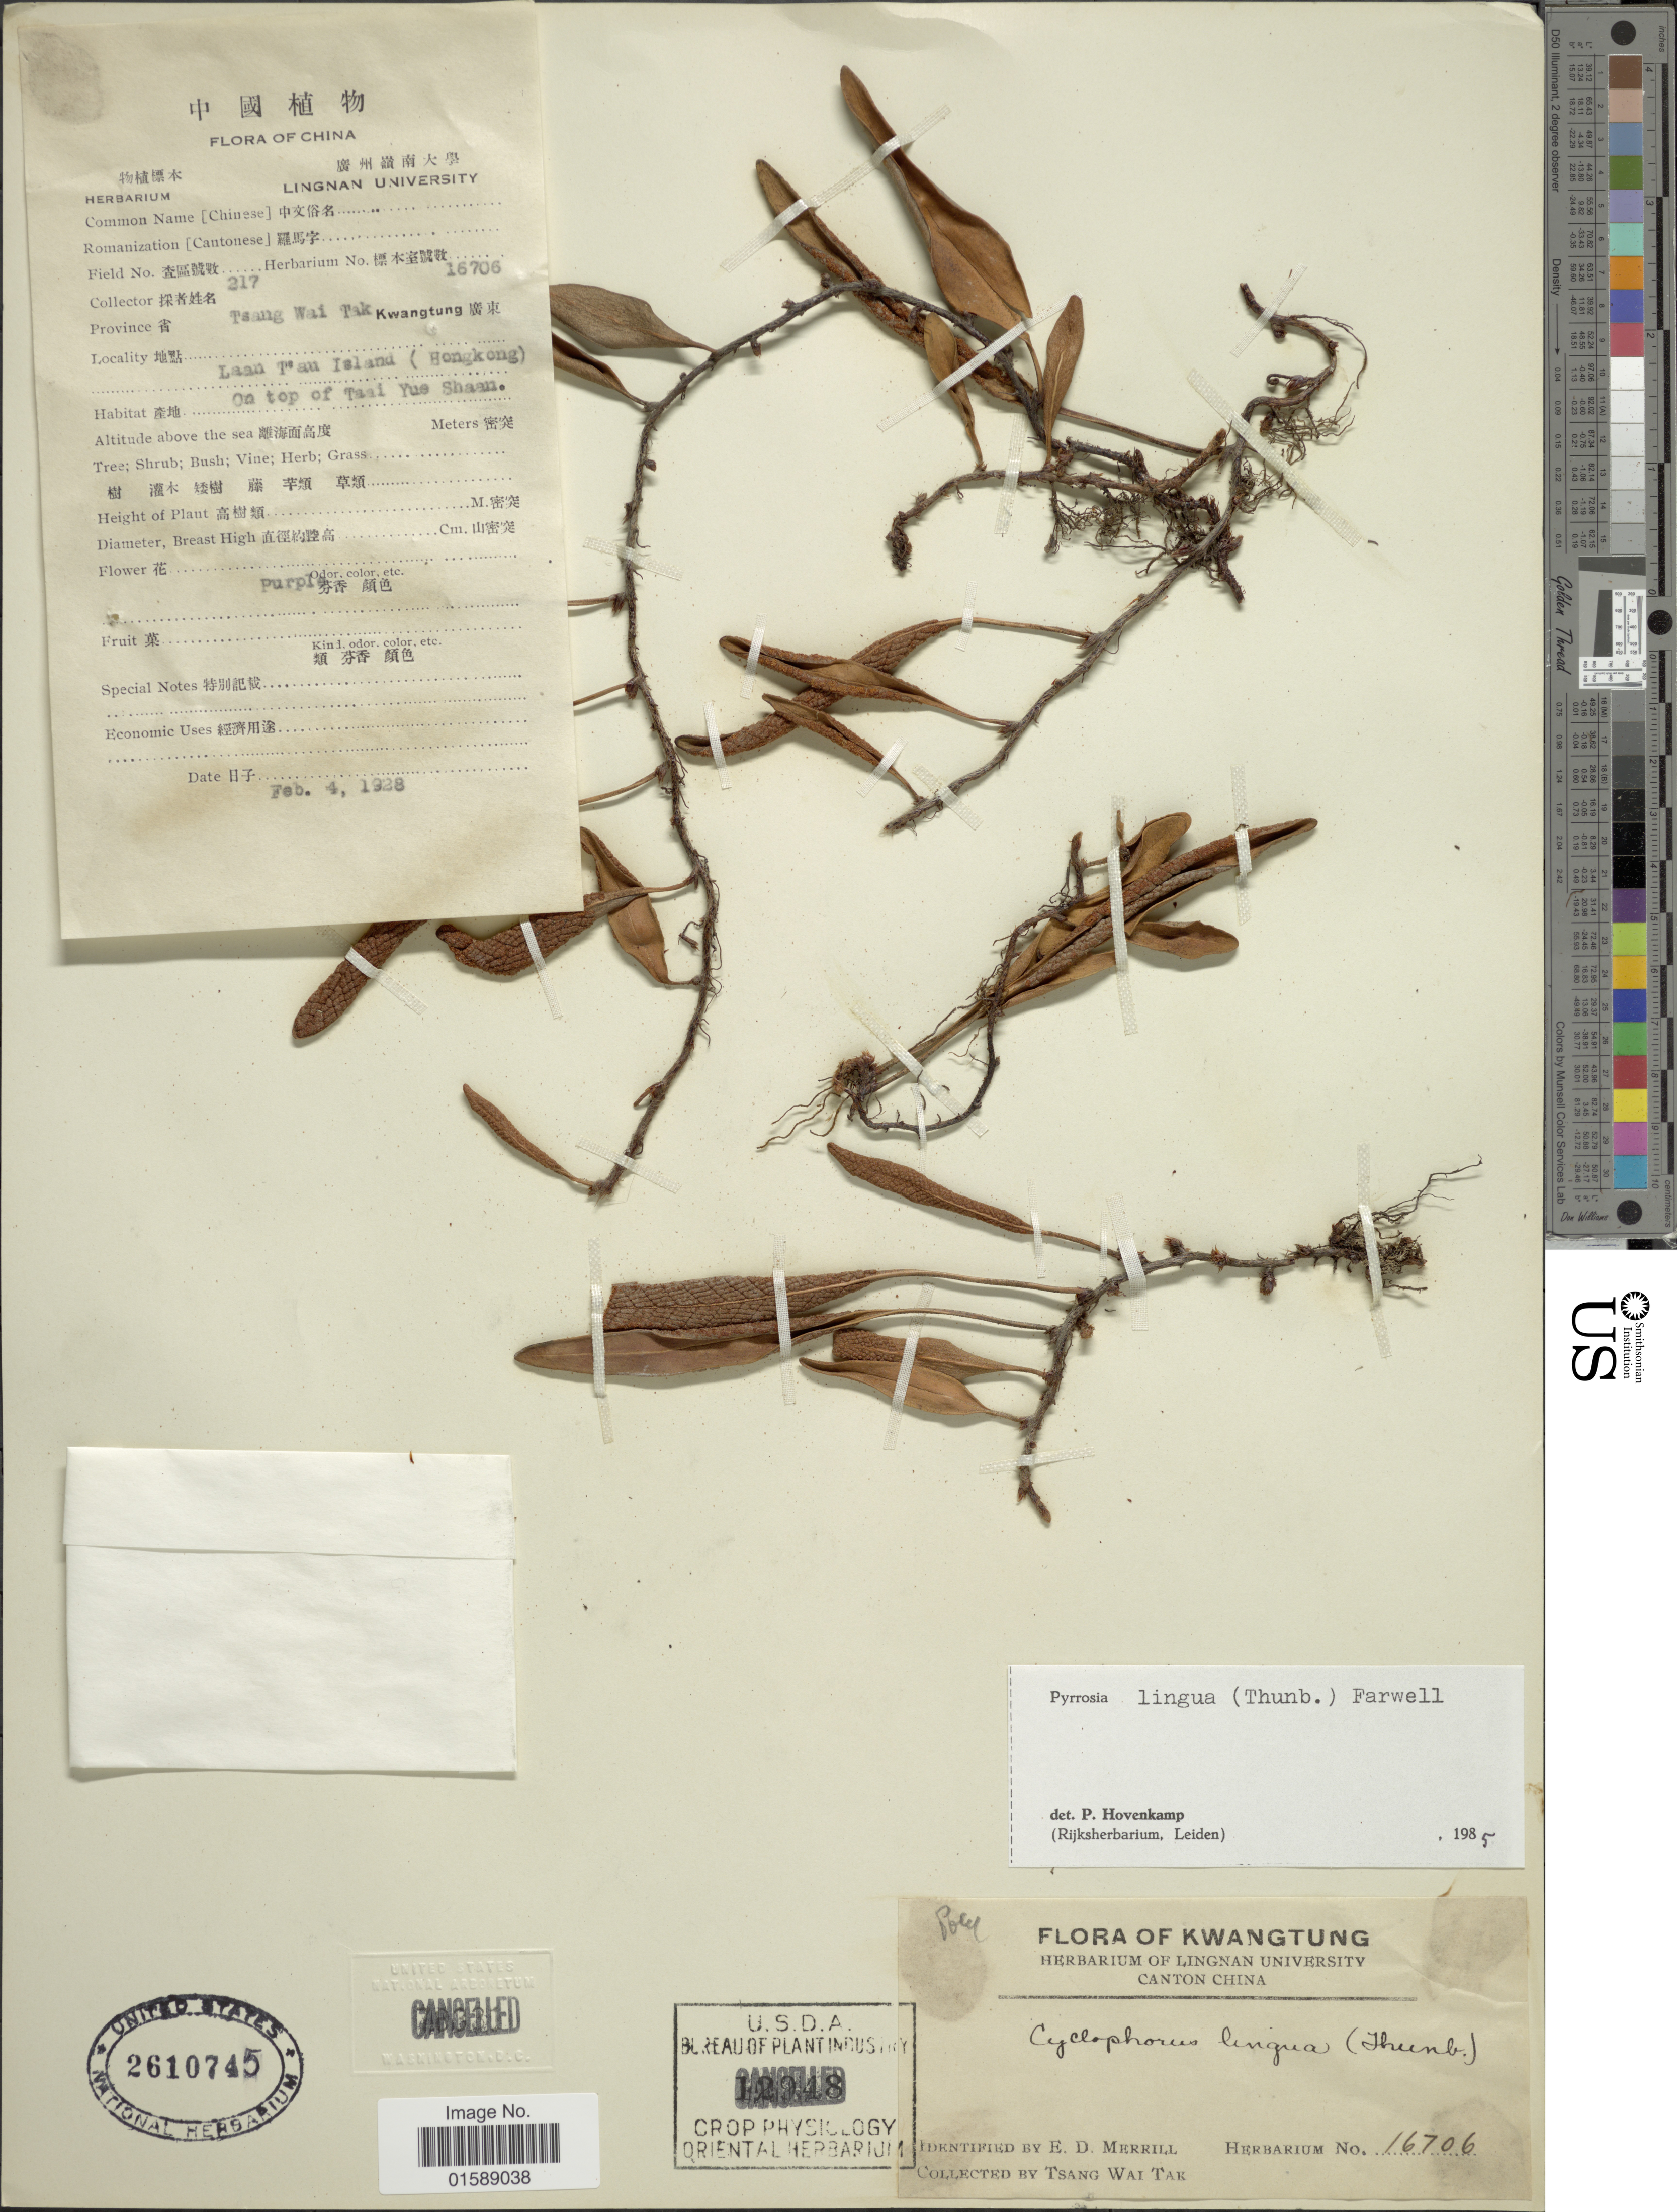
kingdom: Plantae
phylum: Tracheophyta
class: Polypodiopsida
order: Polypodiales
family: Polypodiaceae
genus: Pyrrosia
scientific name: Pyrrosia lingua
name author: (Thurb.) Farw.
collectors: W. T. Tsang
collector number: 217/16706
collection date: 1928-02-04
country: China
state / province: Hong Kong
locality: Laan T' an Island (Hongkong). On top of Taai Yue Shaan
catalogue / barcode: US 2610745